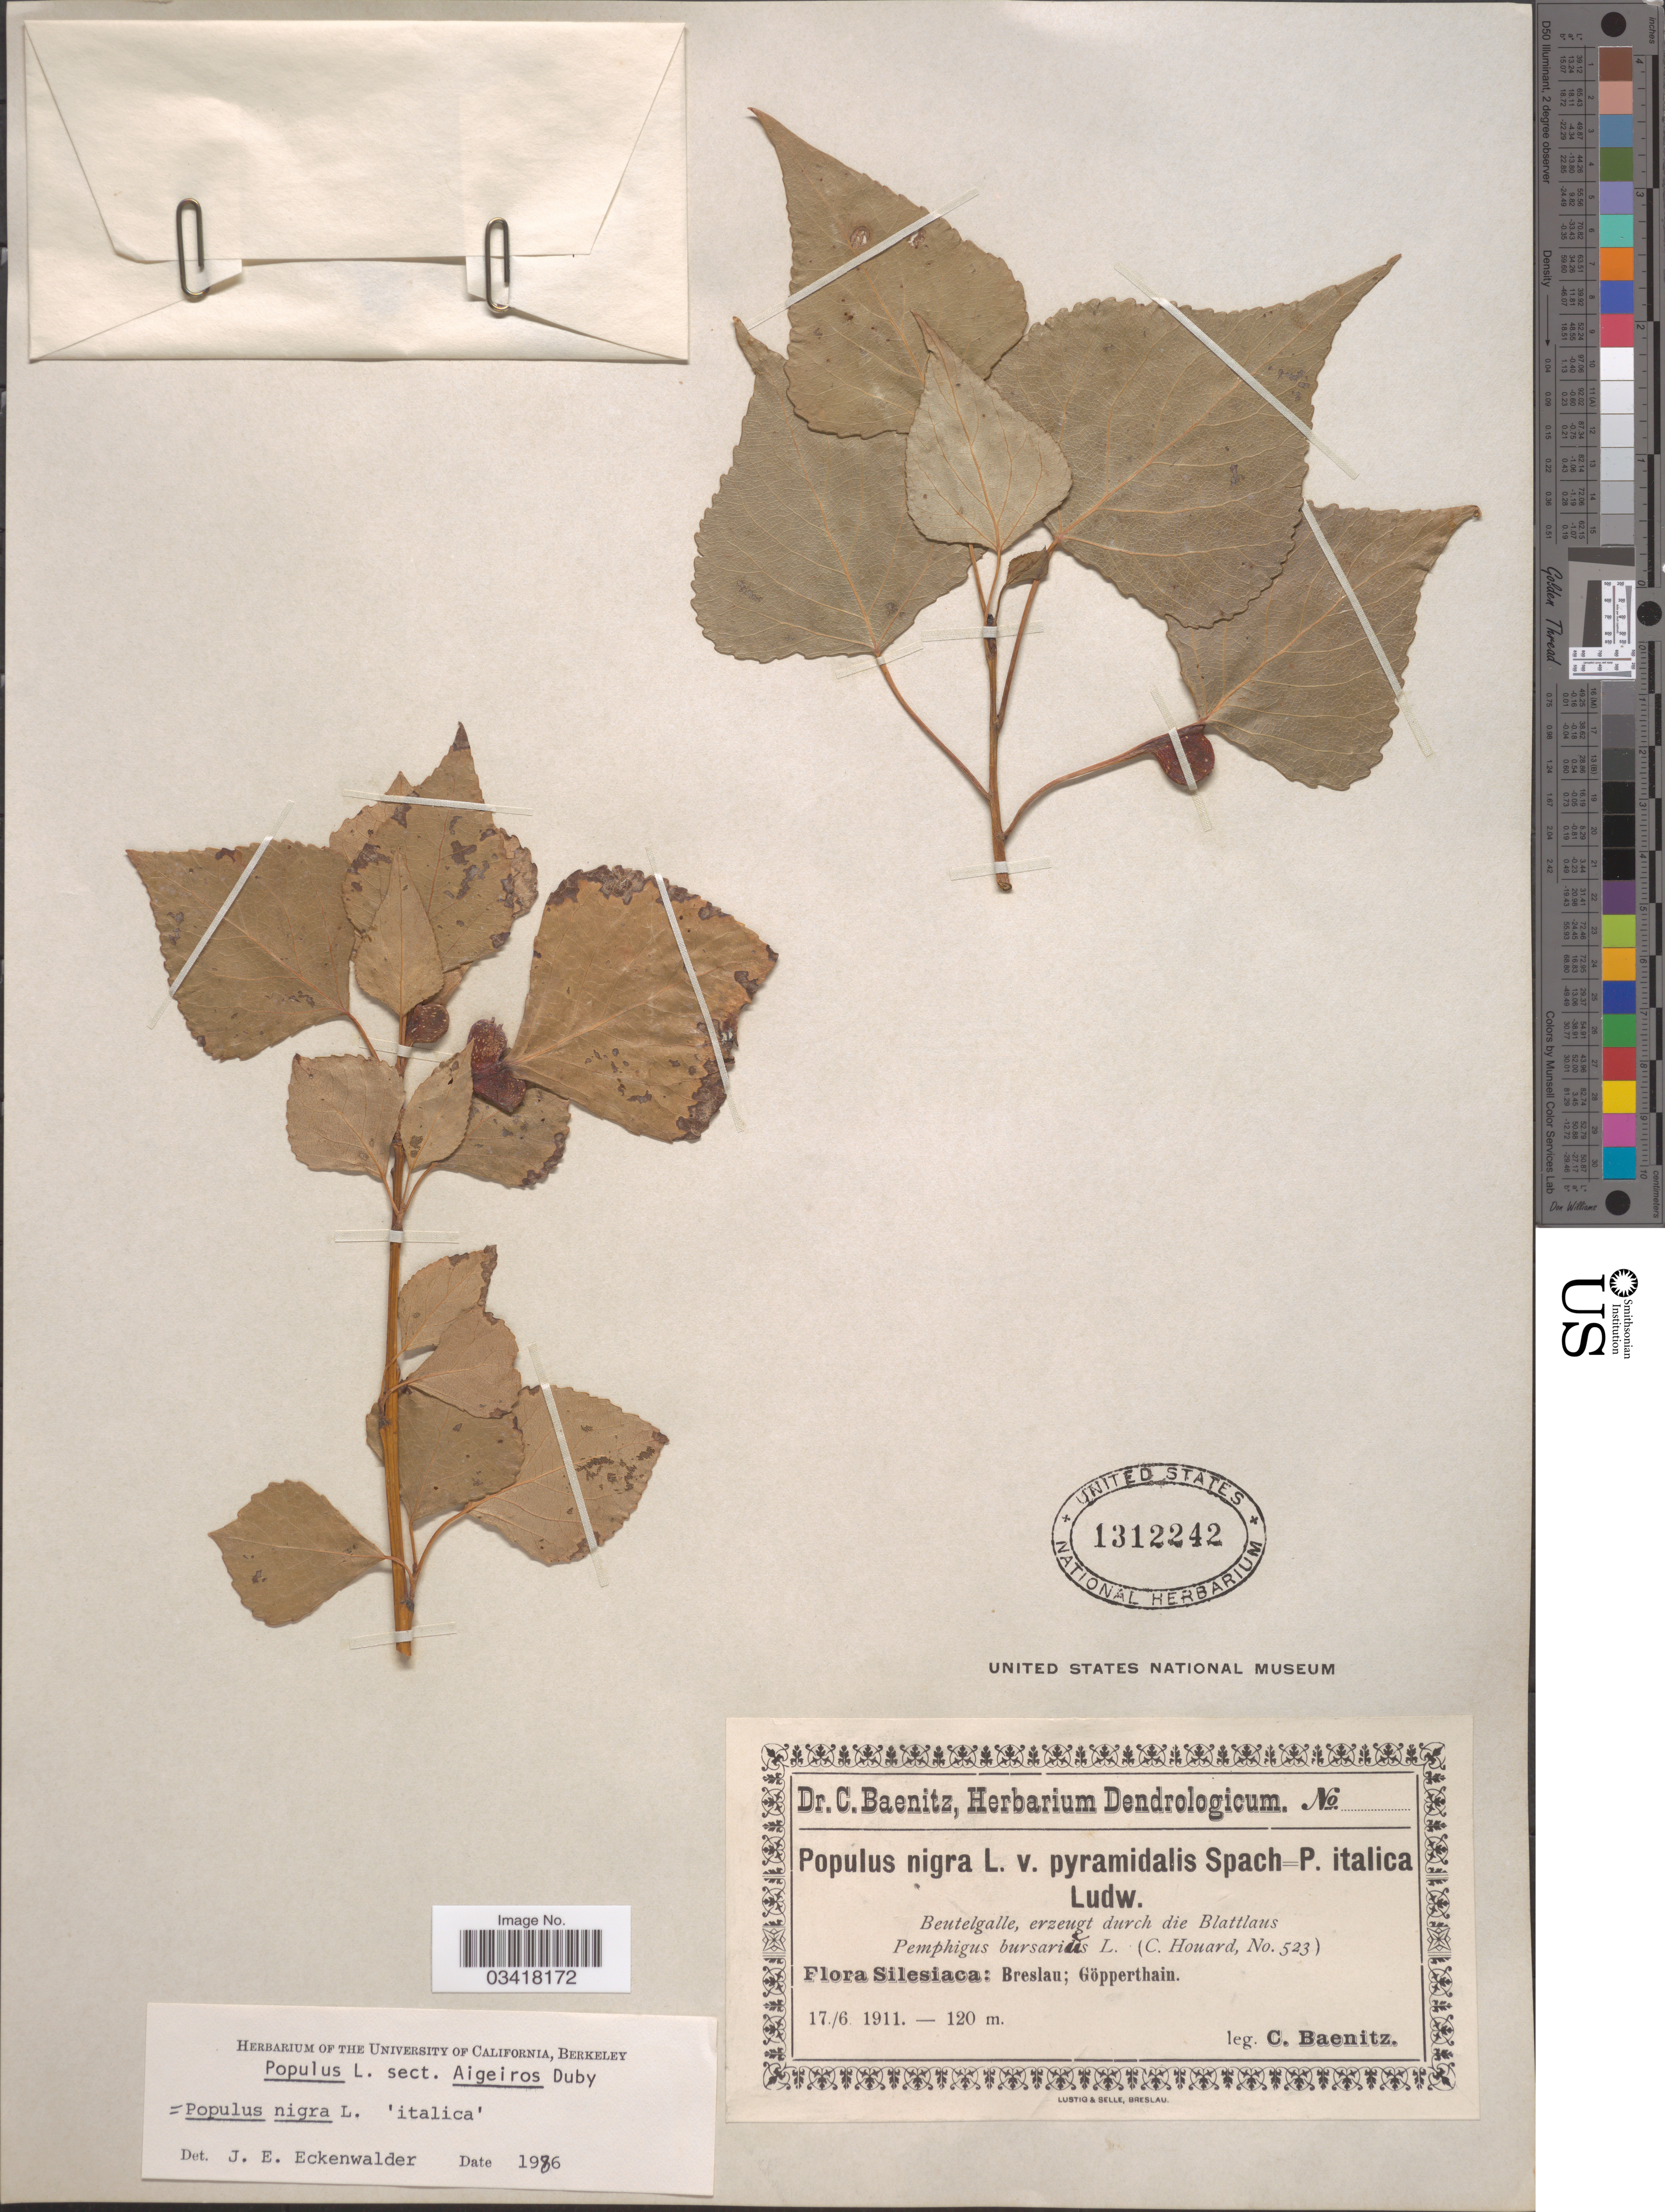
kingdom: Plantae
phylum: Tracheophyta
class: Magnoliopsida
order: Malpighiales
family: Salicaceae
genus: Populus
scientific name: Populus nigra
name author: L.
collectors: C. G. Baenitz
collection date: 1911-06-17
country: Poland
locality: Silesiaca: Breslau; Göpperthain.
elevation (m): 120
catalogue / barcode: US 1312242